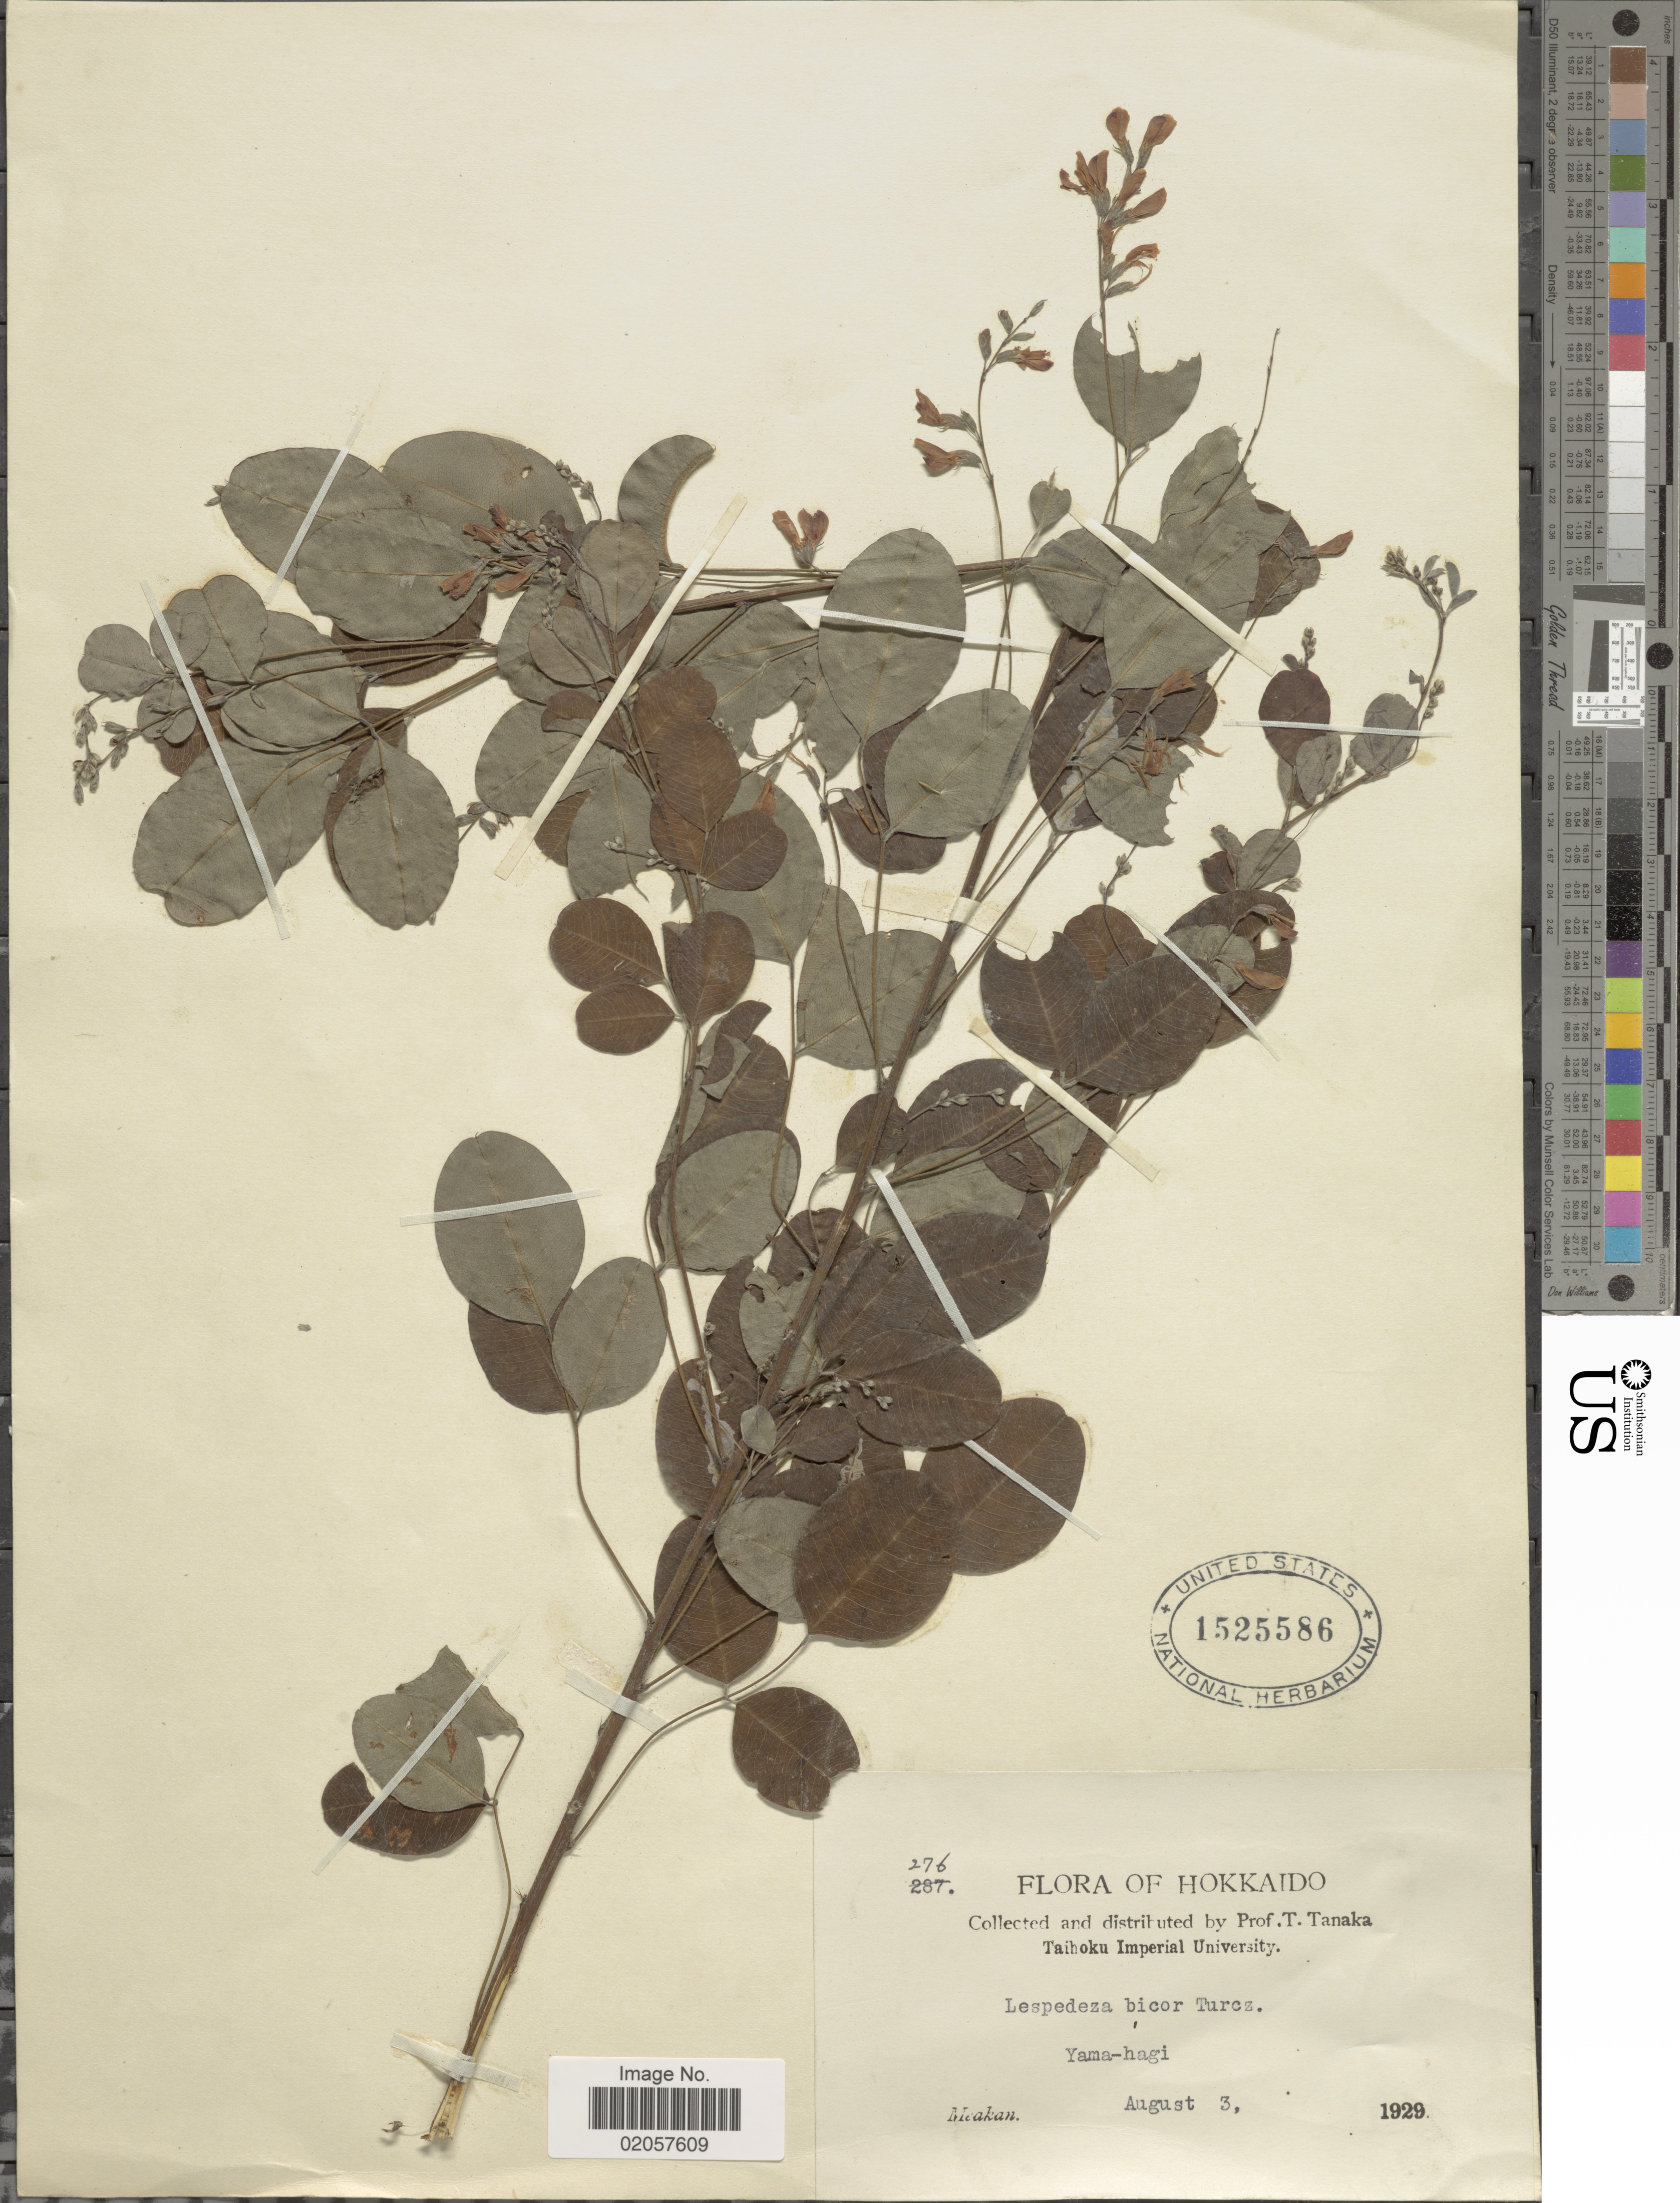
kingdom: Plantae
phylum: Tracheophyta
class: Magnoliopsida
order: Fabales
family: Fabaceae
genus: Lespedeza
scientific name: Lespedeza bicolor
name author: Turcz.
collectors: T. Tanaka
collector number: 276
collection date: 1929-08-03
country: Japan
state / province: Hokkaidō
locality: Yama-hafi, Meakan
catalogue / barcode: US 1525586